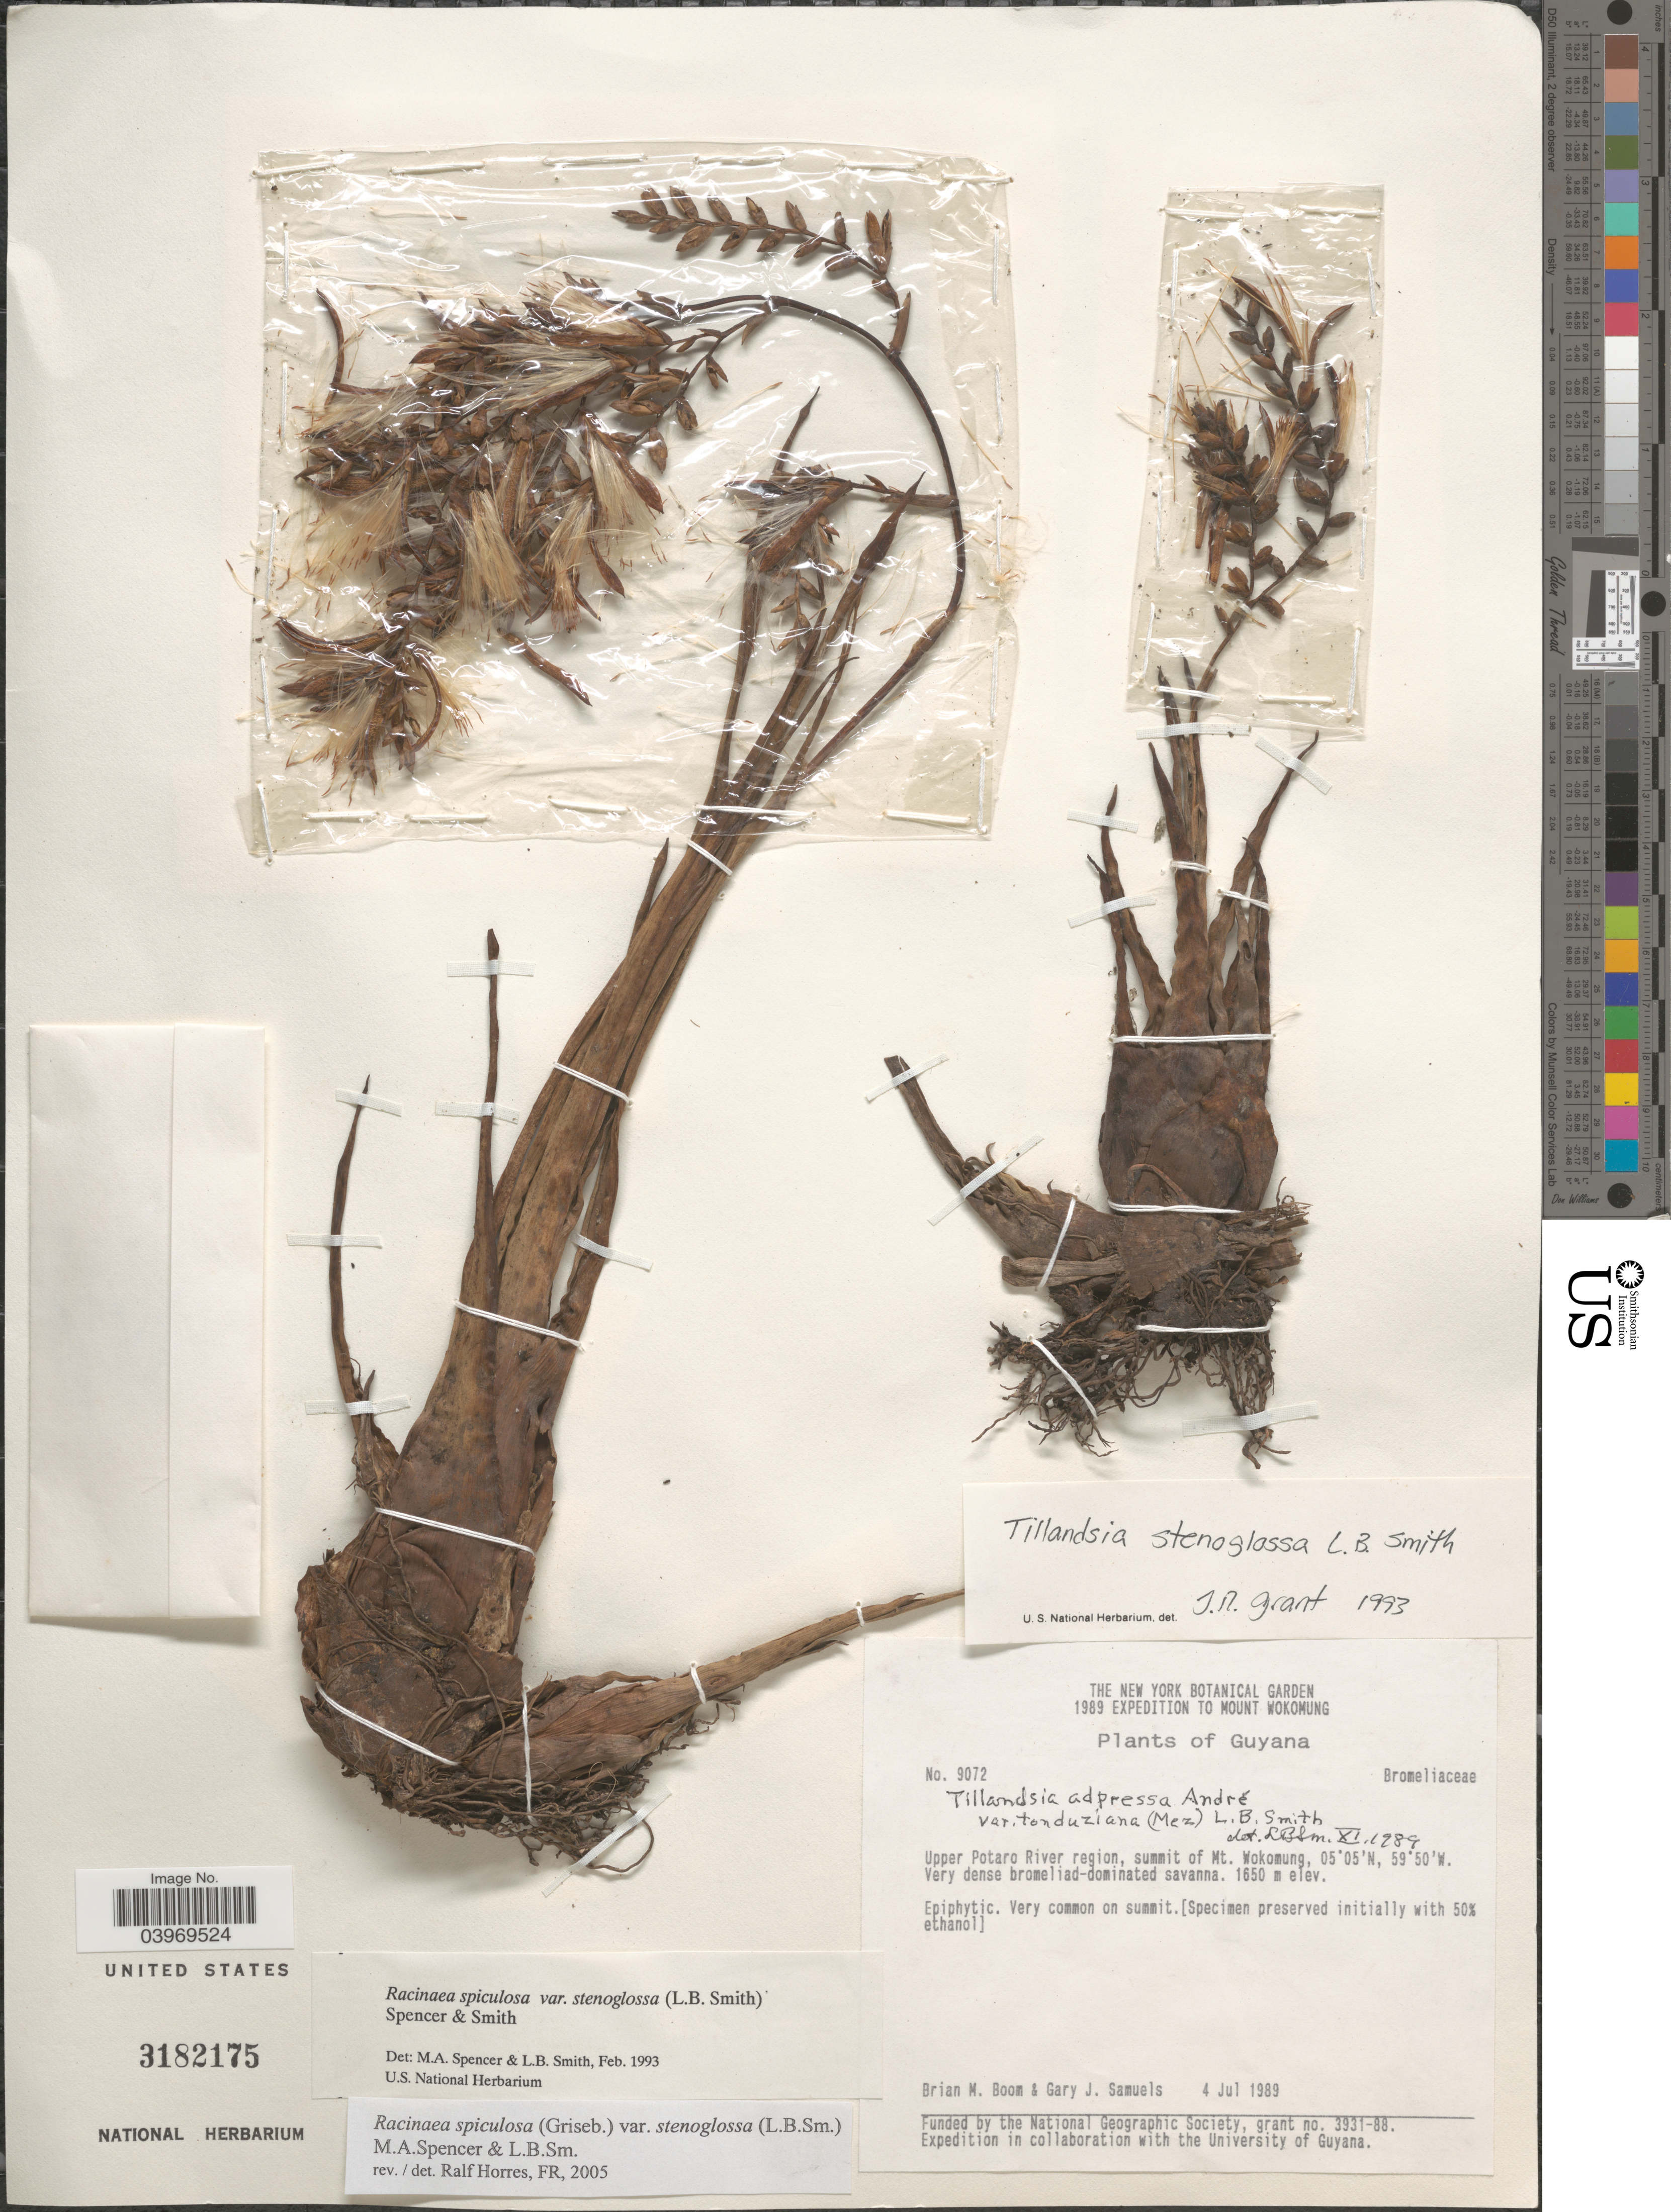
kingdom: Plantae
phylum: Tracheophyta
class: Liliopsida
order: Poales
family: Bromeliaceae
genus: Racinaea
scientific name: Racinaea spiculosa var. stenoglossa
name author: (L.B. Sm.) M.A. Spencer & L.B. Sm.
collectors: B. M. Boom & G. Samuels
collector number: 9072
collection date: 1989-07-04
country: Guyana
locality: Mount Wokomung. Upper Potaro River region,, summit of Mt. Wokomung.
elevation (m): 1650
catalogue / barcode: US 3182175